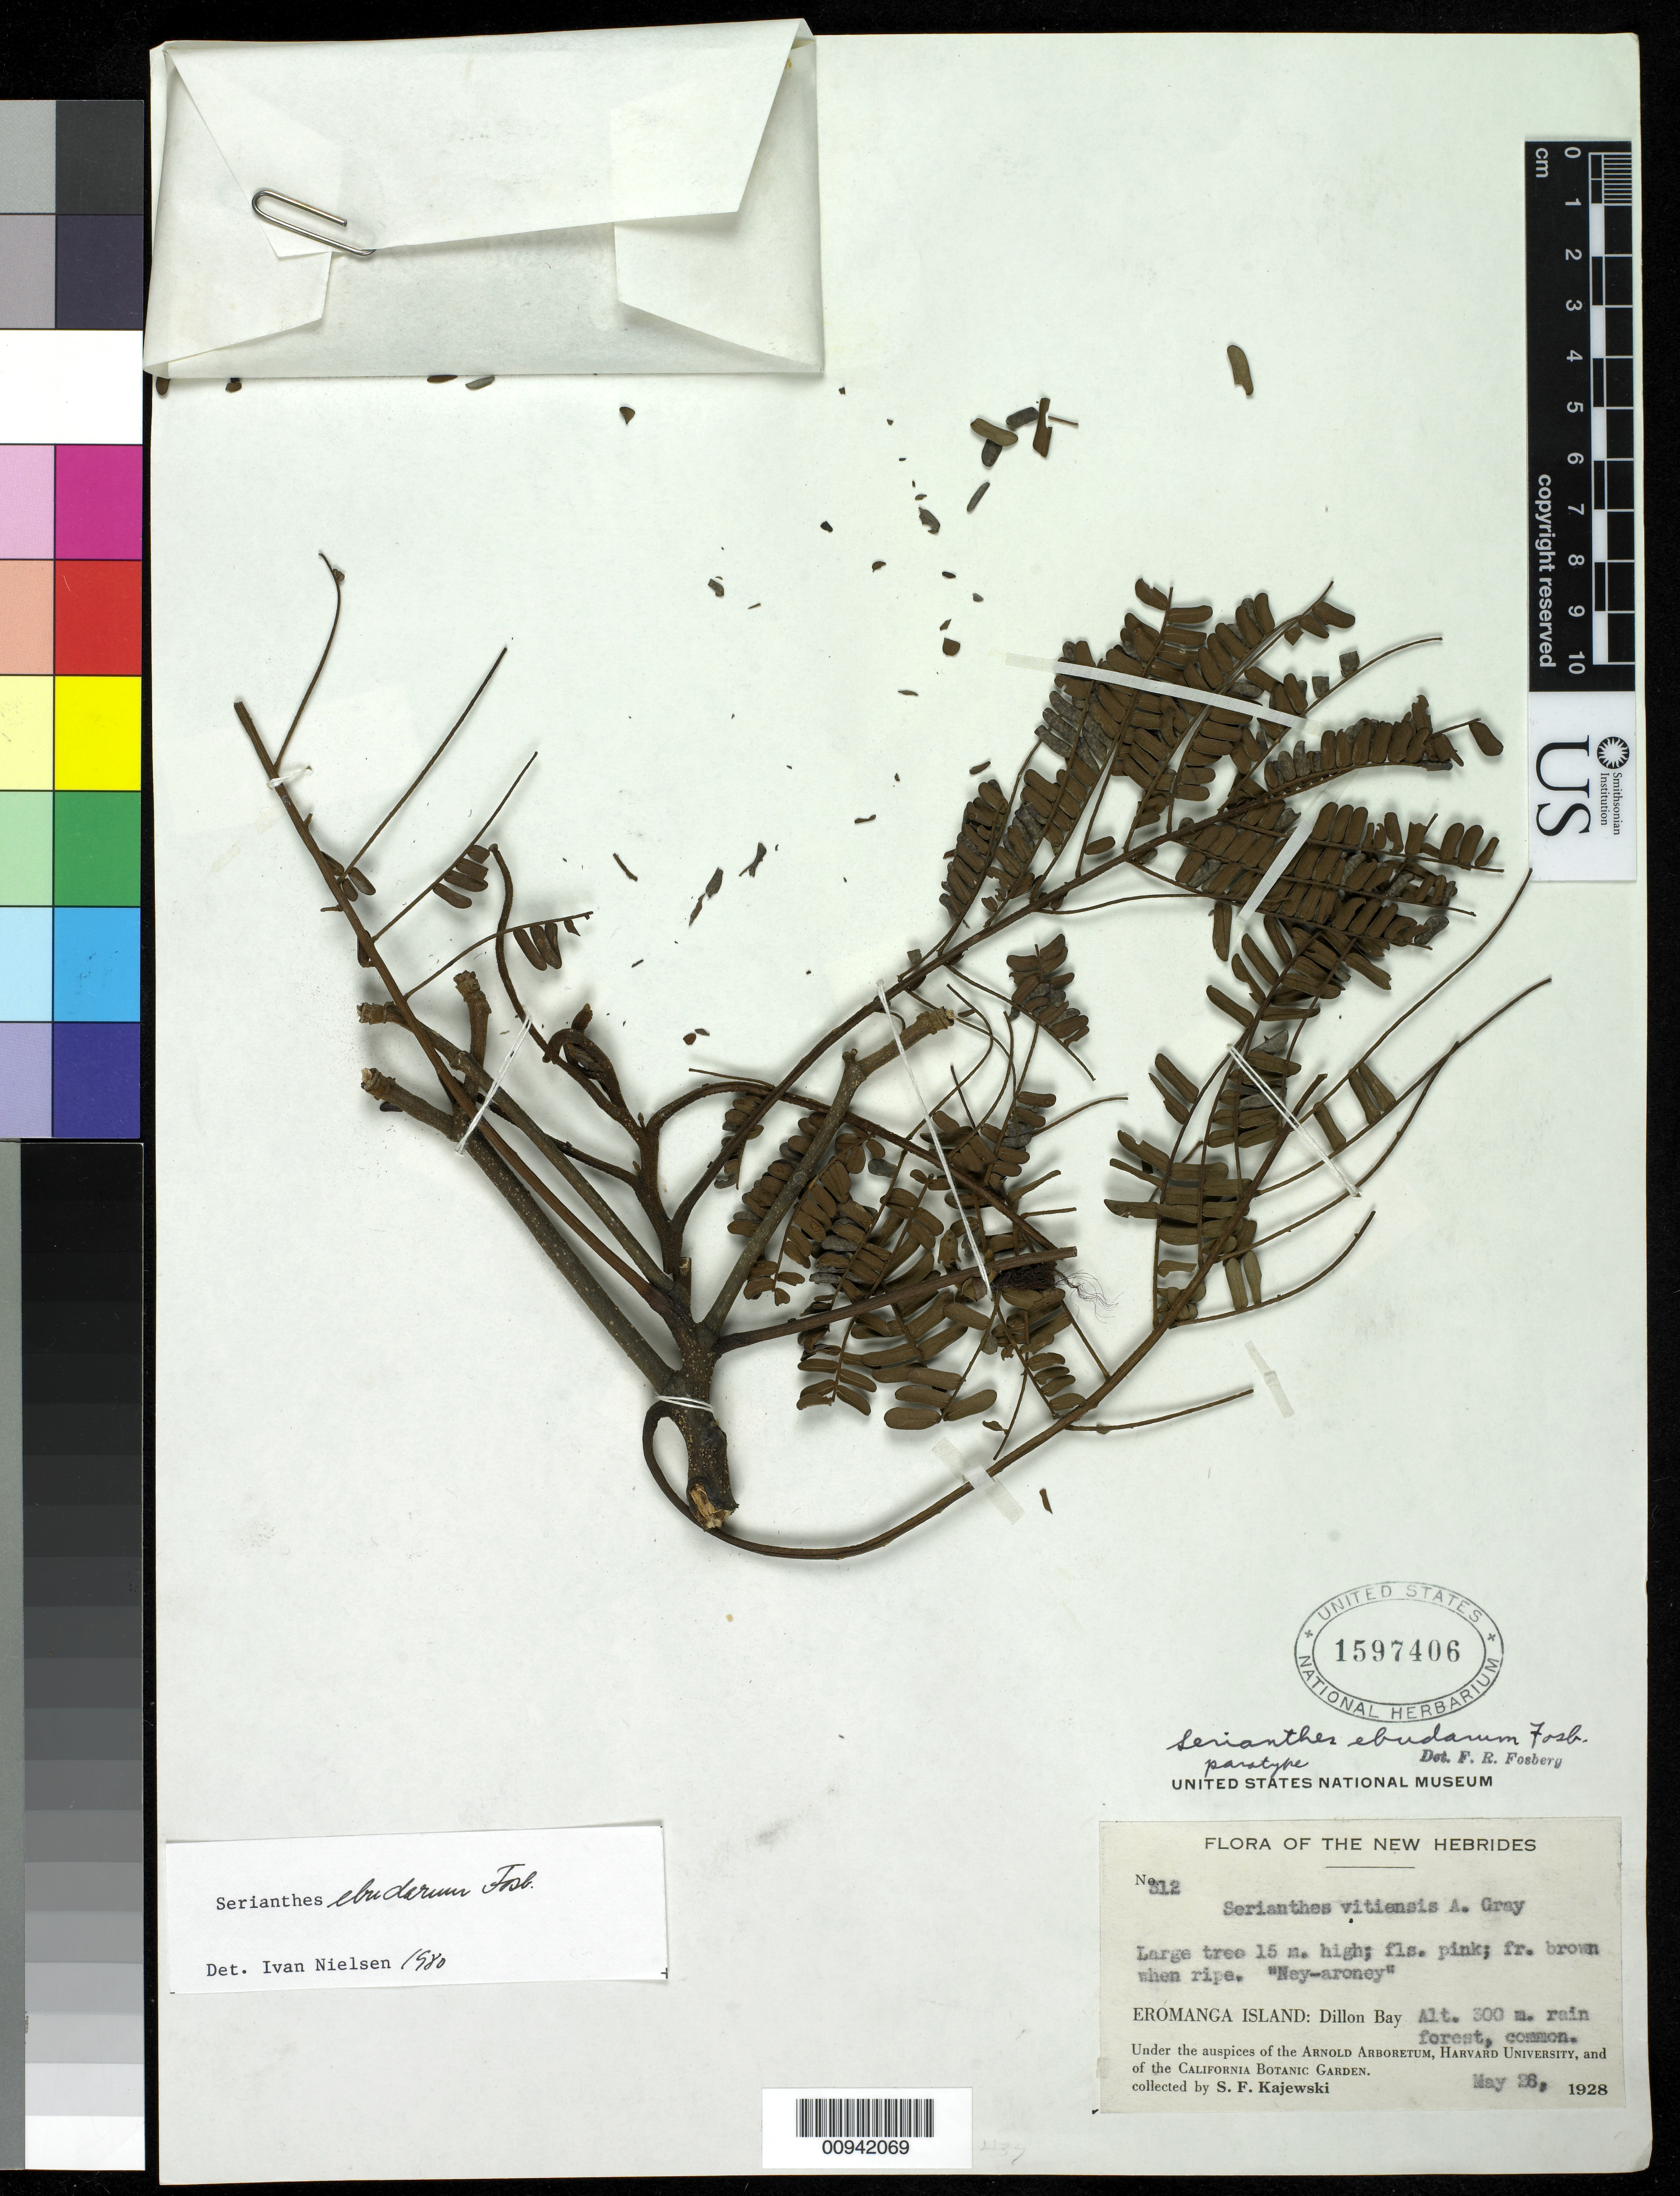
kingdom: Plantae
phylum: Tracheophyta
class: Magnoliopsida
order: Fabales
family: Fabaceae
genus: Serianthes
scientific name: Serianthes ebudarum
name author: Fosberg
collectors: S. Kajewski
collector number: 312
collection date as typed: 28 May 1928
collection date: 1928-05-28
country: Vanuatu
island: Erromango [Eromanga]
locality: Dillon Bay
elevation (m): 300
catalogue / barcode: US 1597406